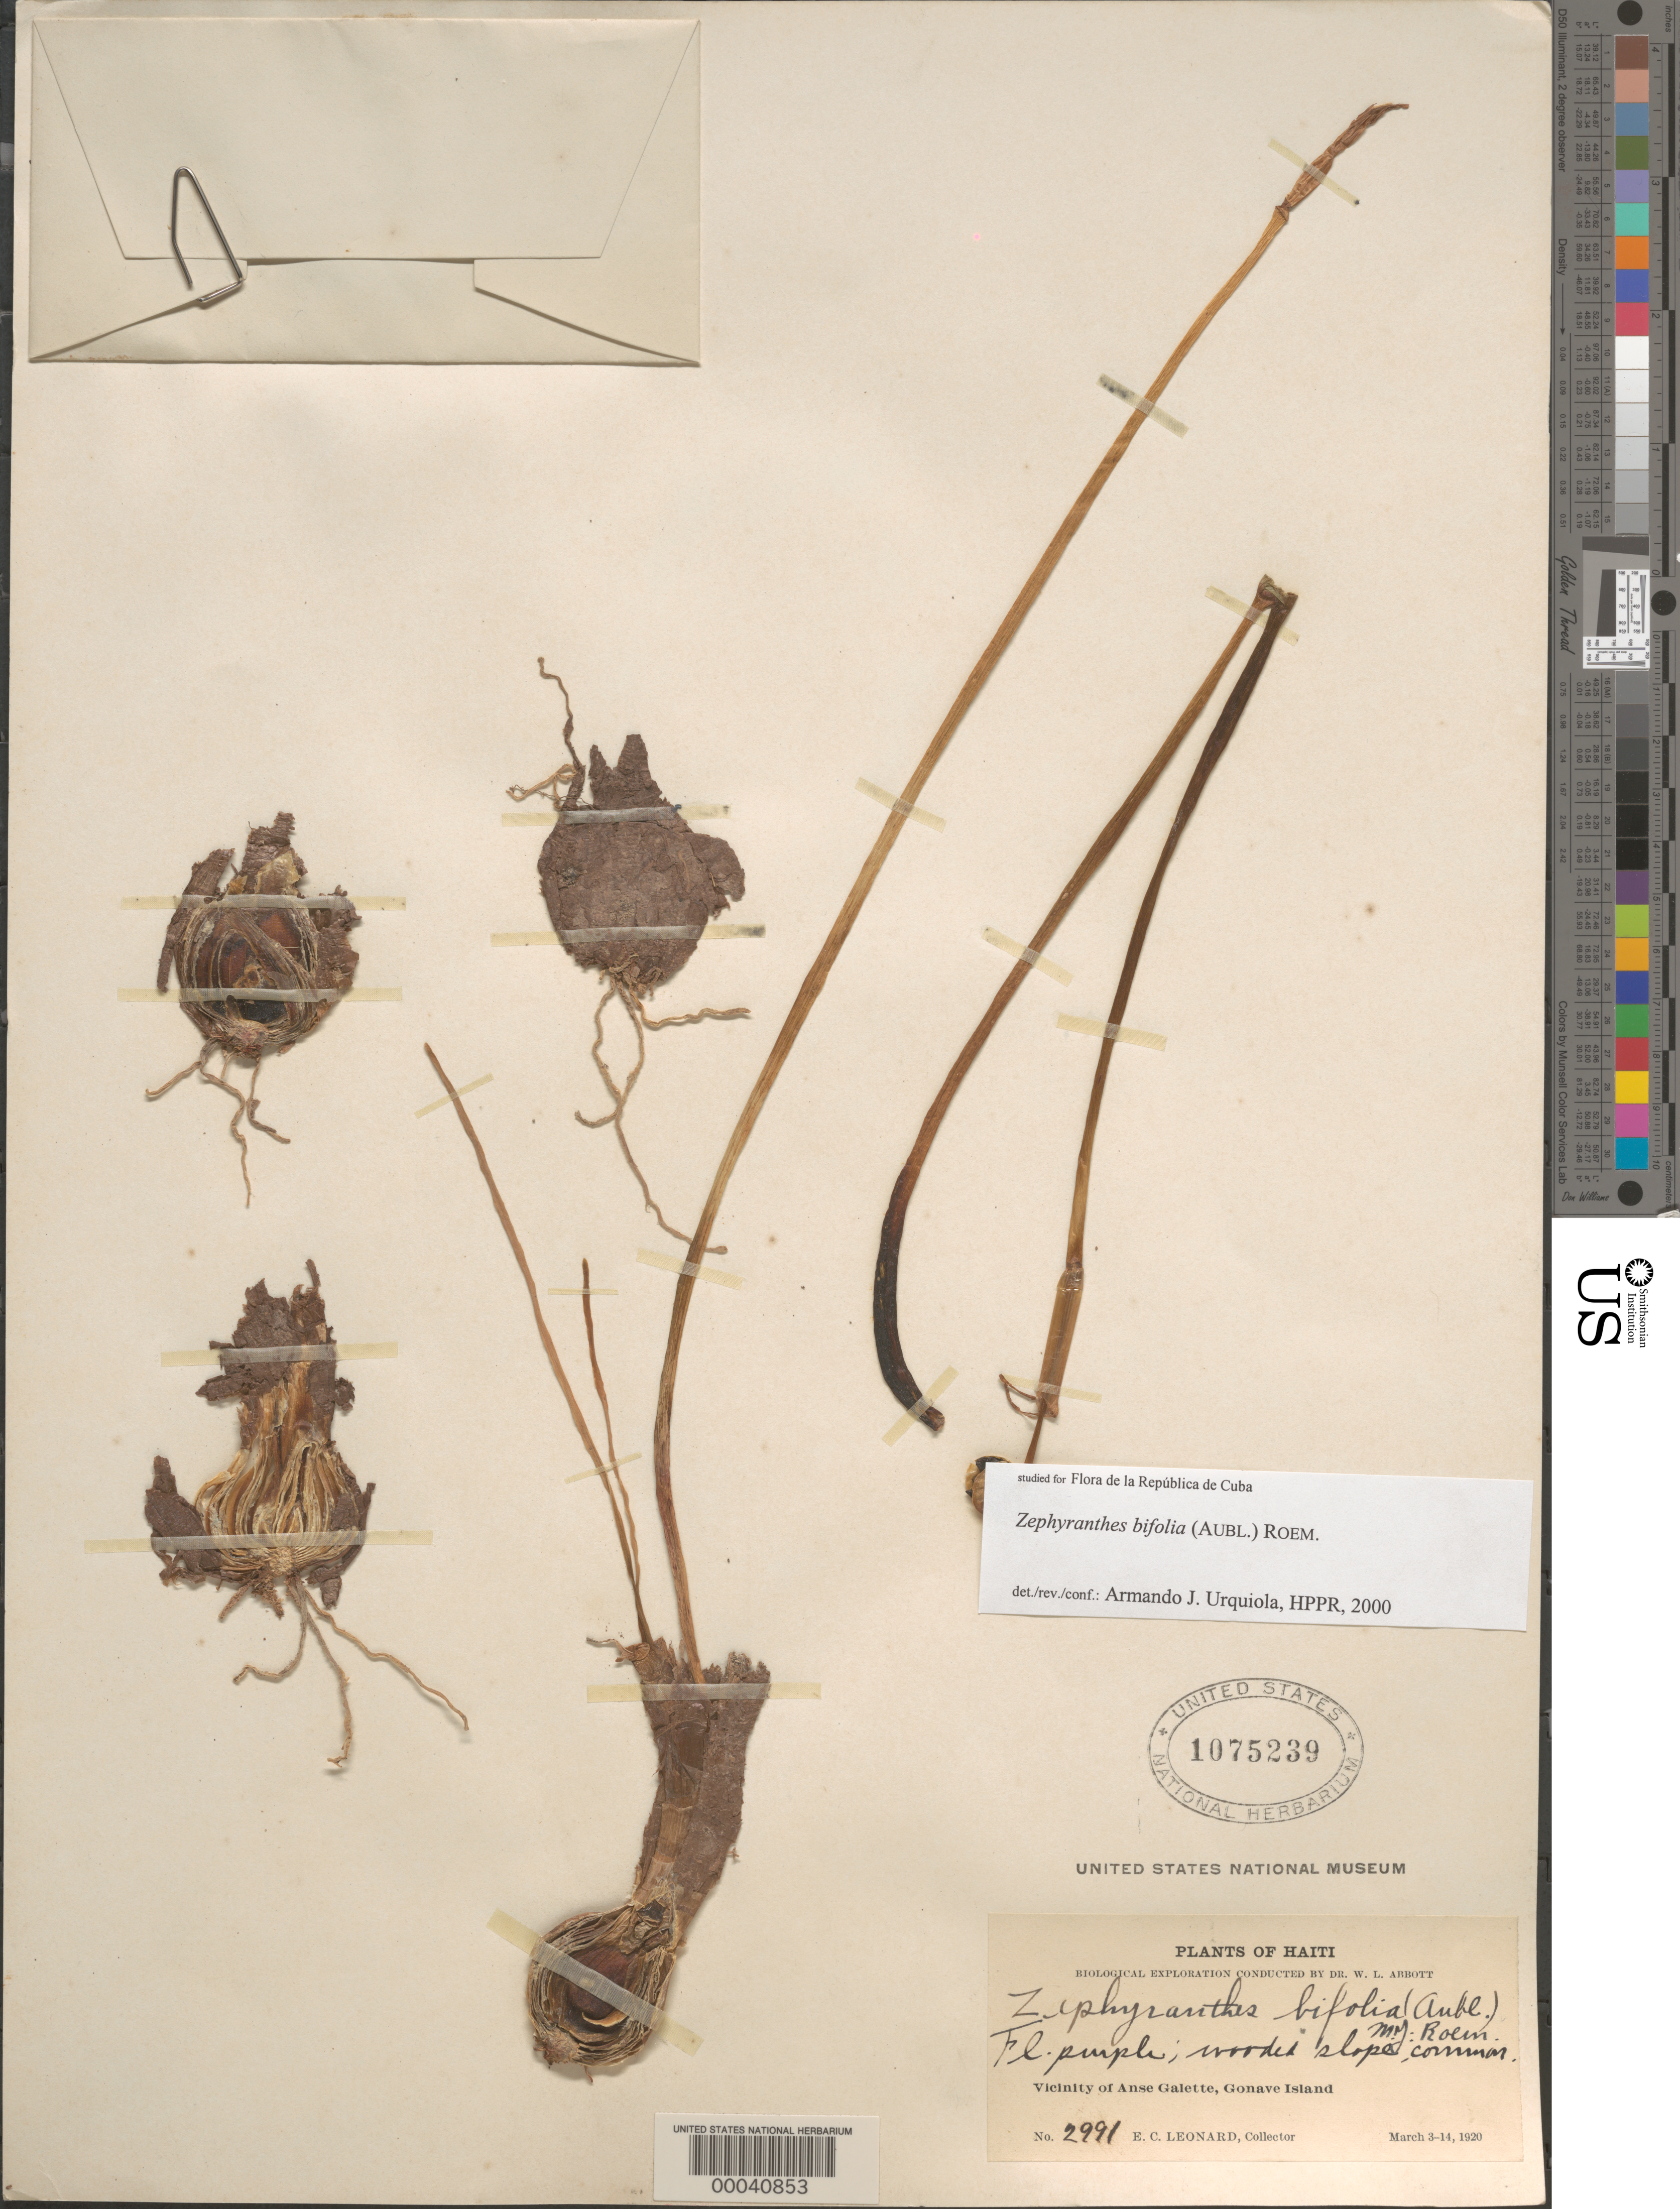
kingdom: Plantae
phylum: Tracheophyta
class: Liliopsida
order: Asparagales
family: Amaryllidaceae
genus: Zephyranthes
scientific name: Zephyranthes bifolia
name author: (Aubl.) M. Roem.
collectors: E. C. Leonard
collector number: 2991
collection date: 1920-03-03/1920-03-14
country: Haiti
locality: Vicinity of Anse Gallette, Gonave Island.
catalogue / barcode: US 1075239